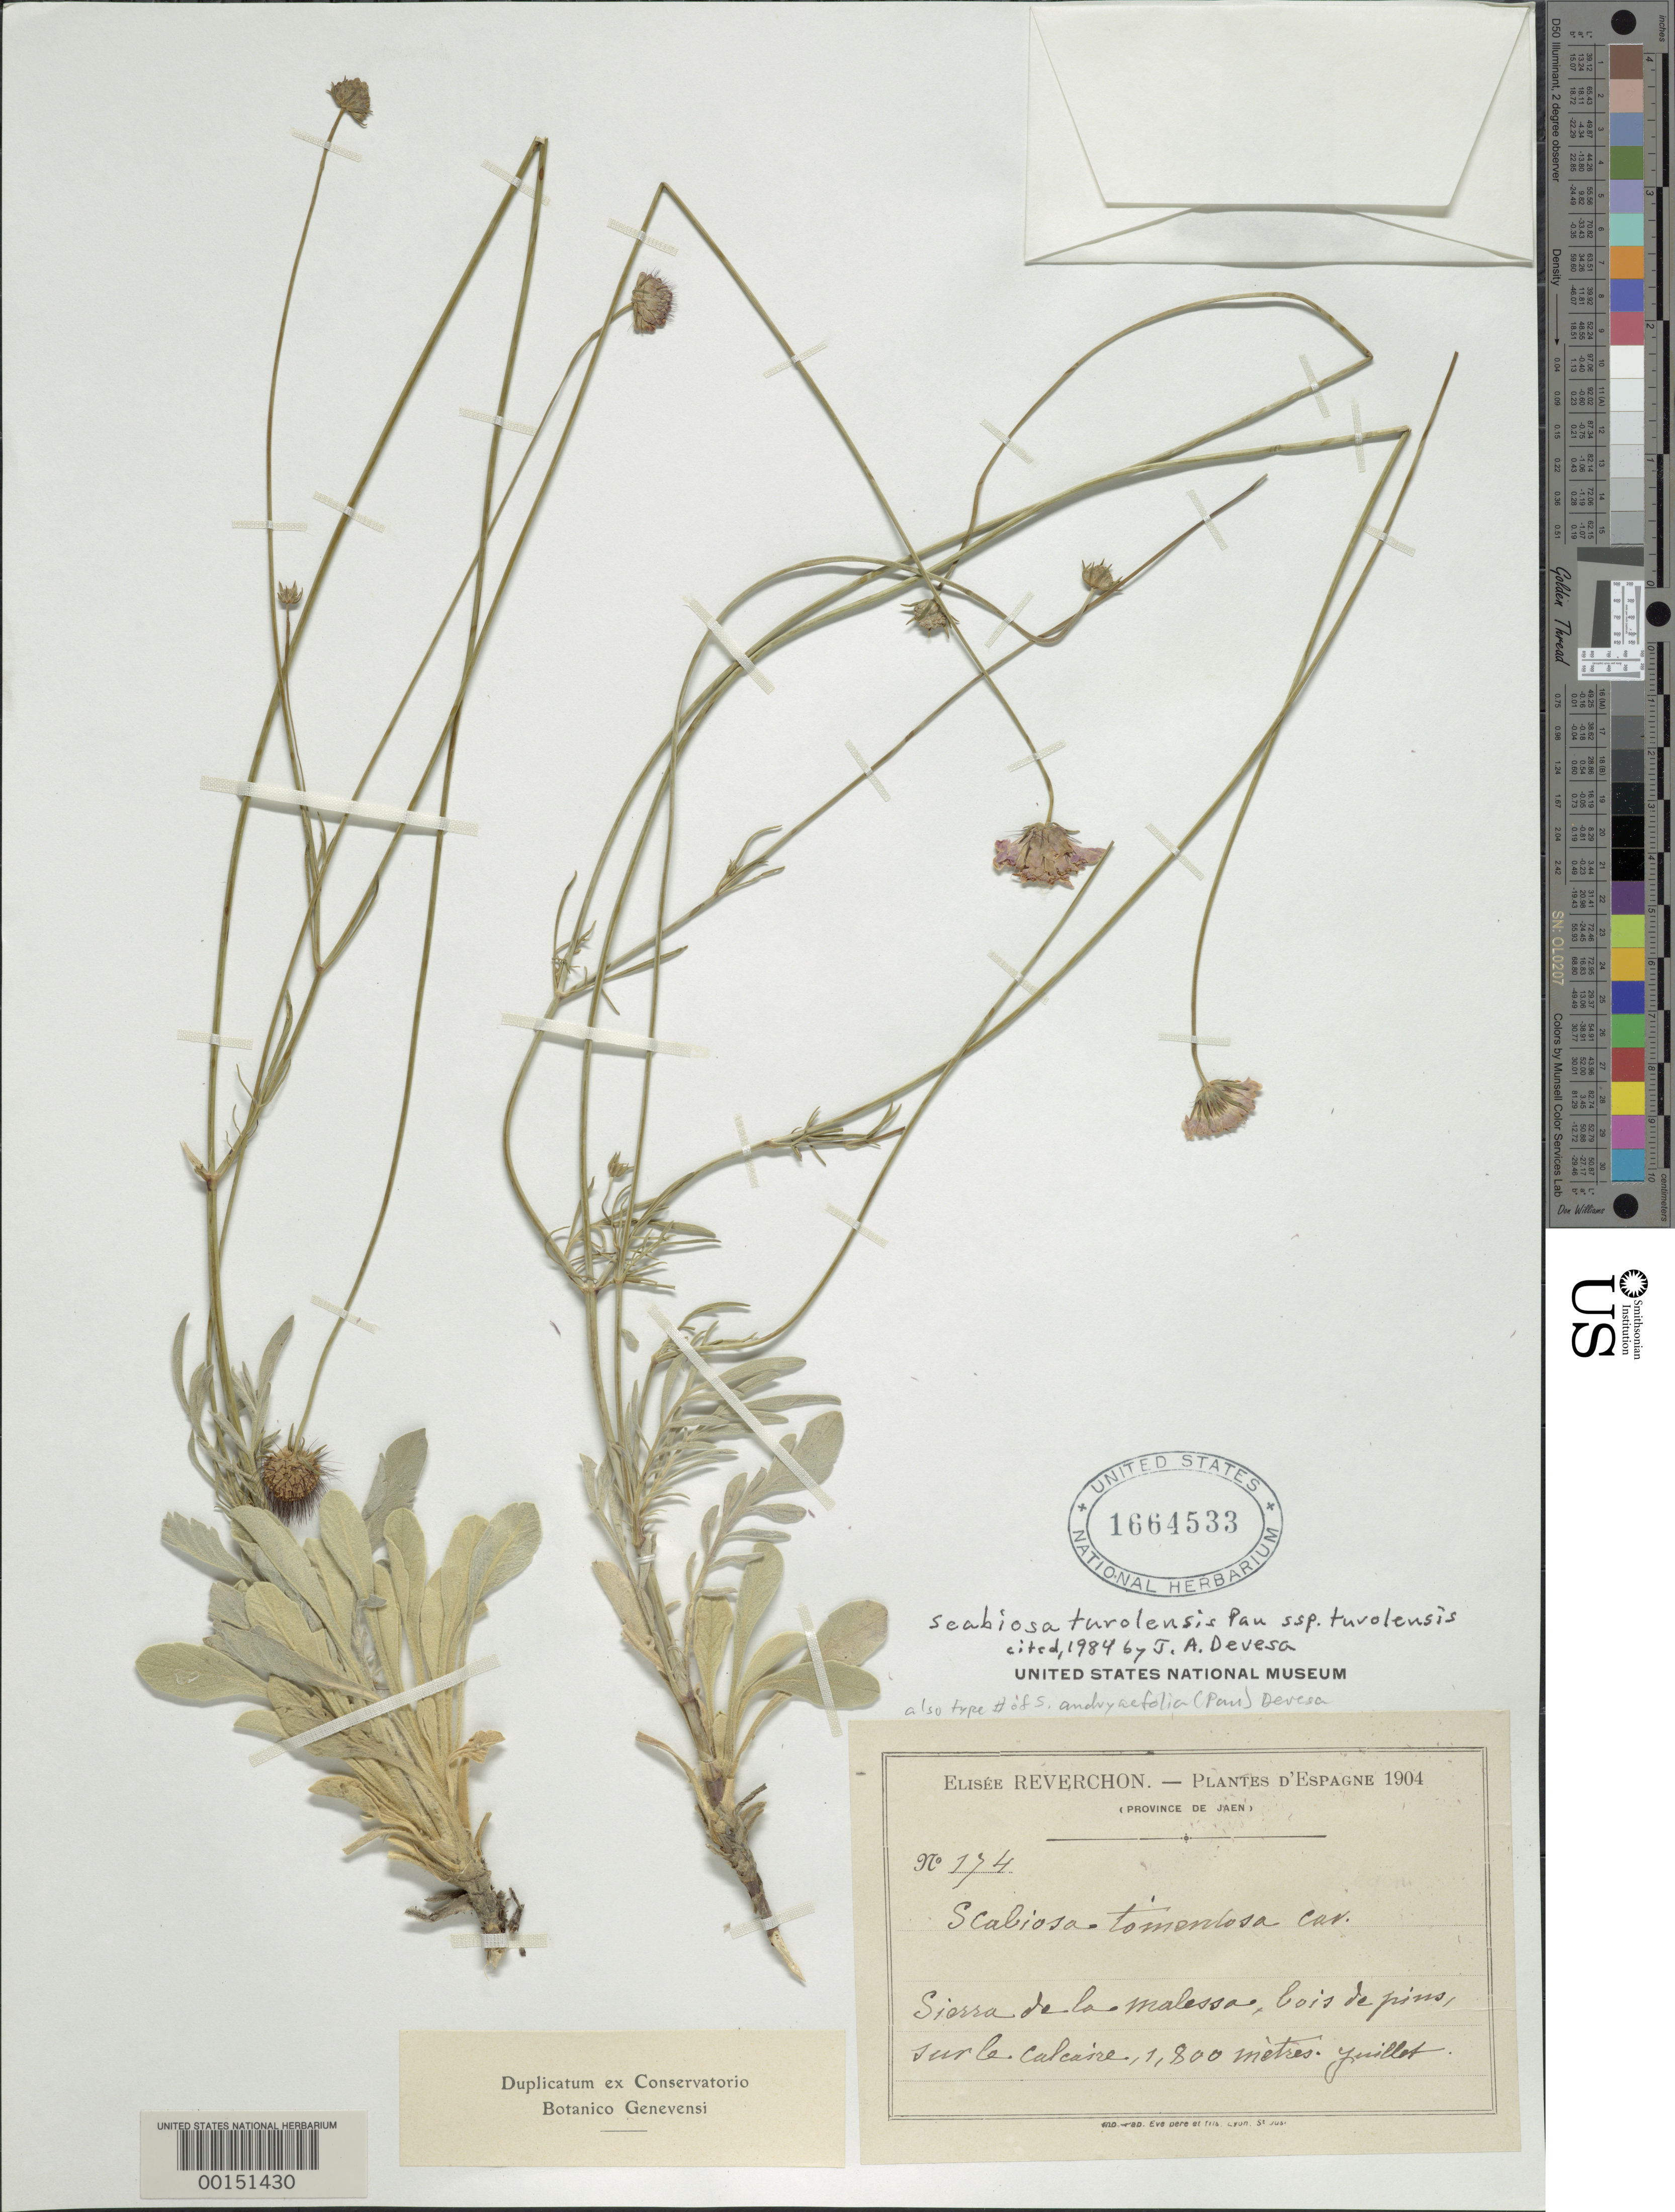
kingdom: Plantae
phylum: Tracheophyta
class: Magnoliopsida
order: Dipsacales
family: Caprifoliaceae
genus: Scabiosa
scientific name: Scabiosa jaennensis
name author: Degen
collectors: E. Reverchon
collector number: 174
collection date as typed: Jul 1904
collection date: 1904-07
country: Spain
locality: Sierra de la Malessa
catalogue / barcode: US 1664533